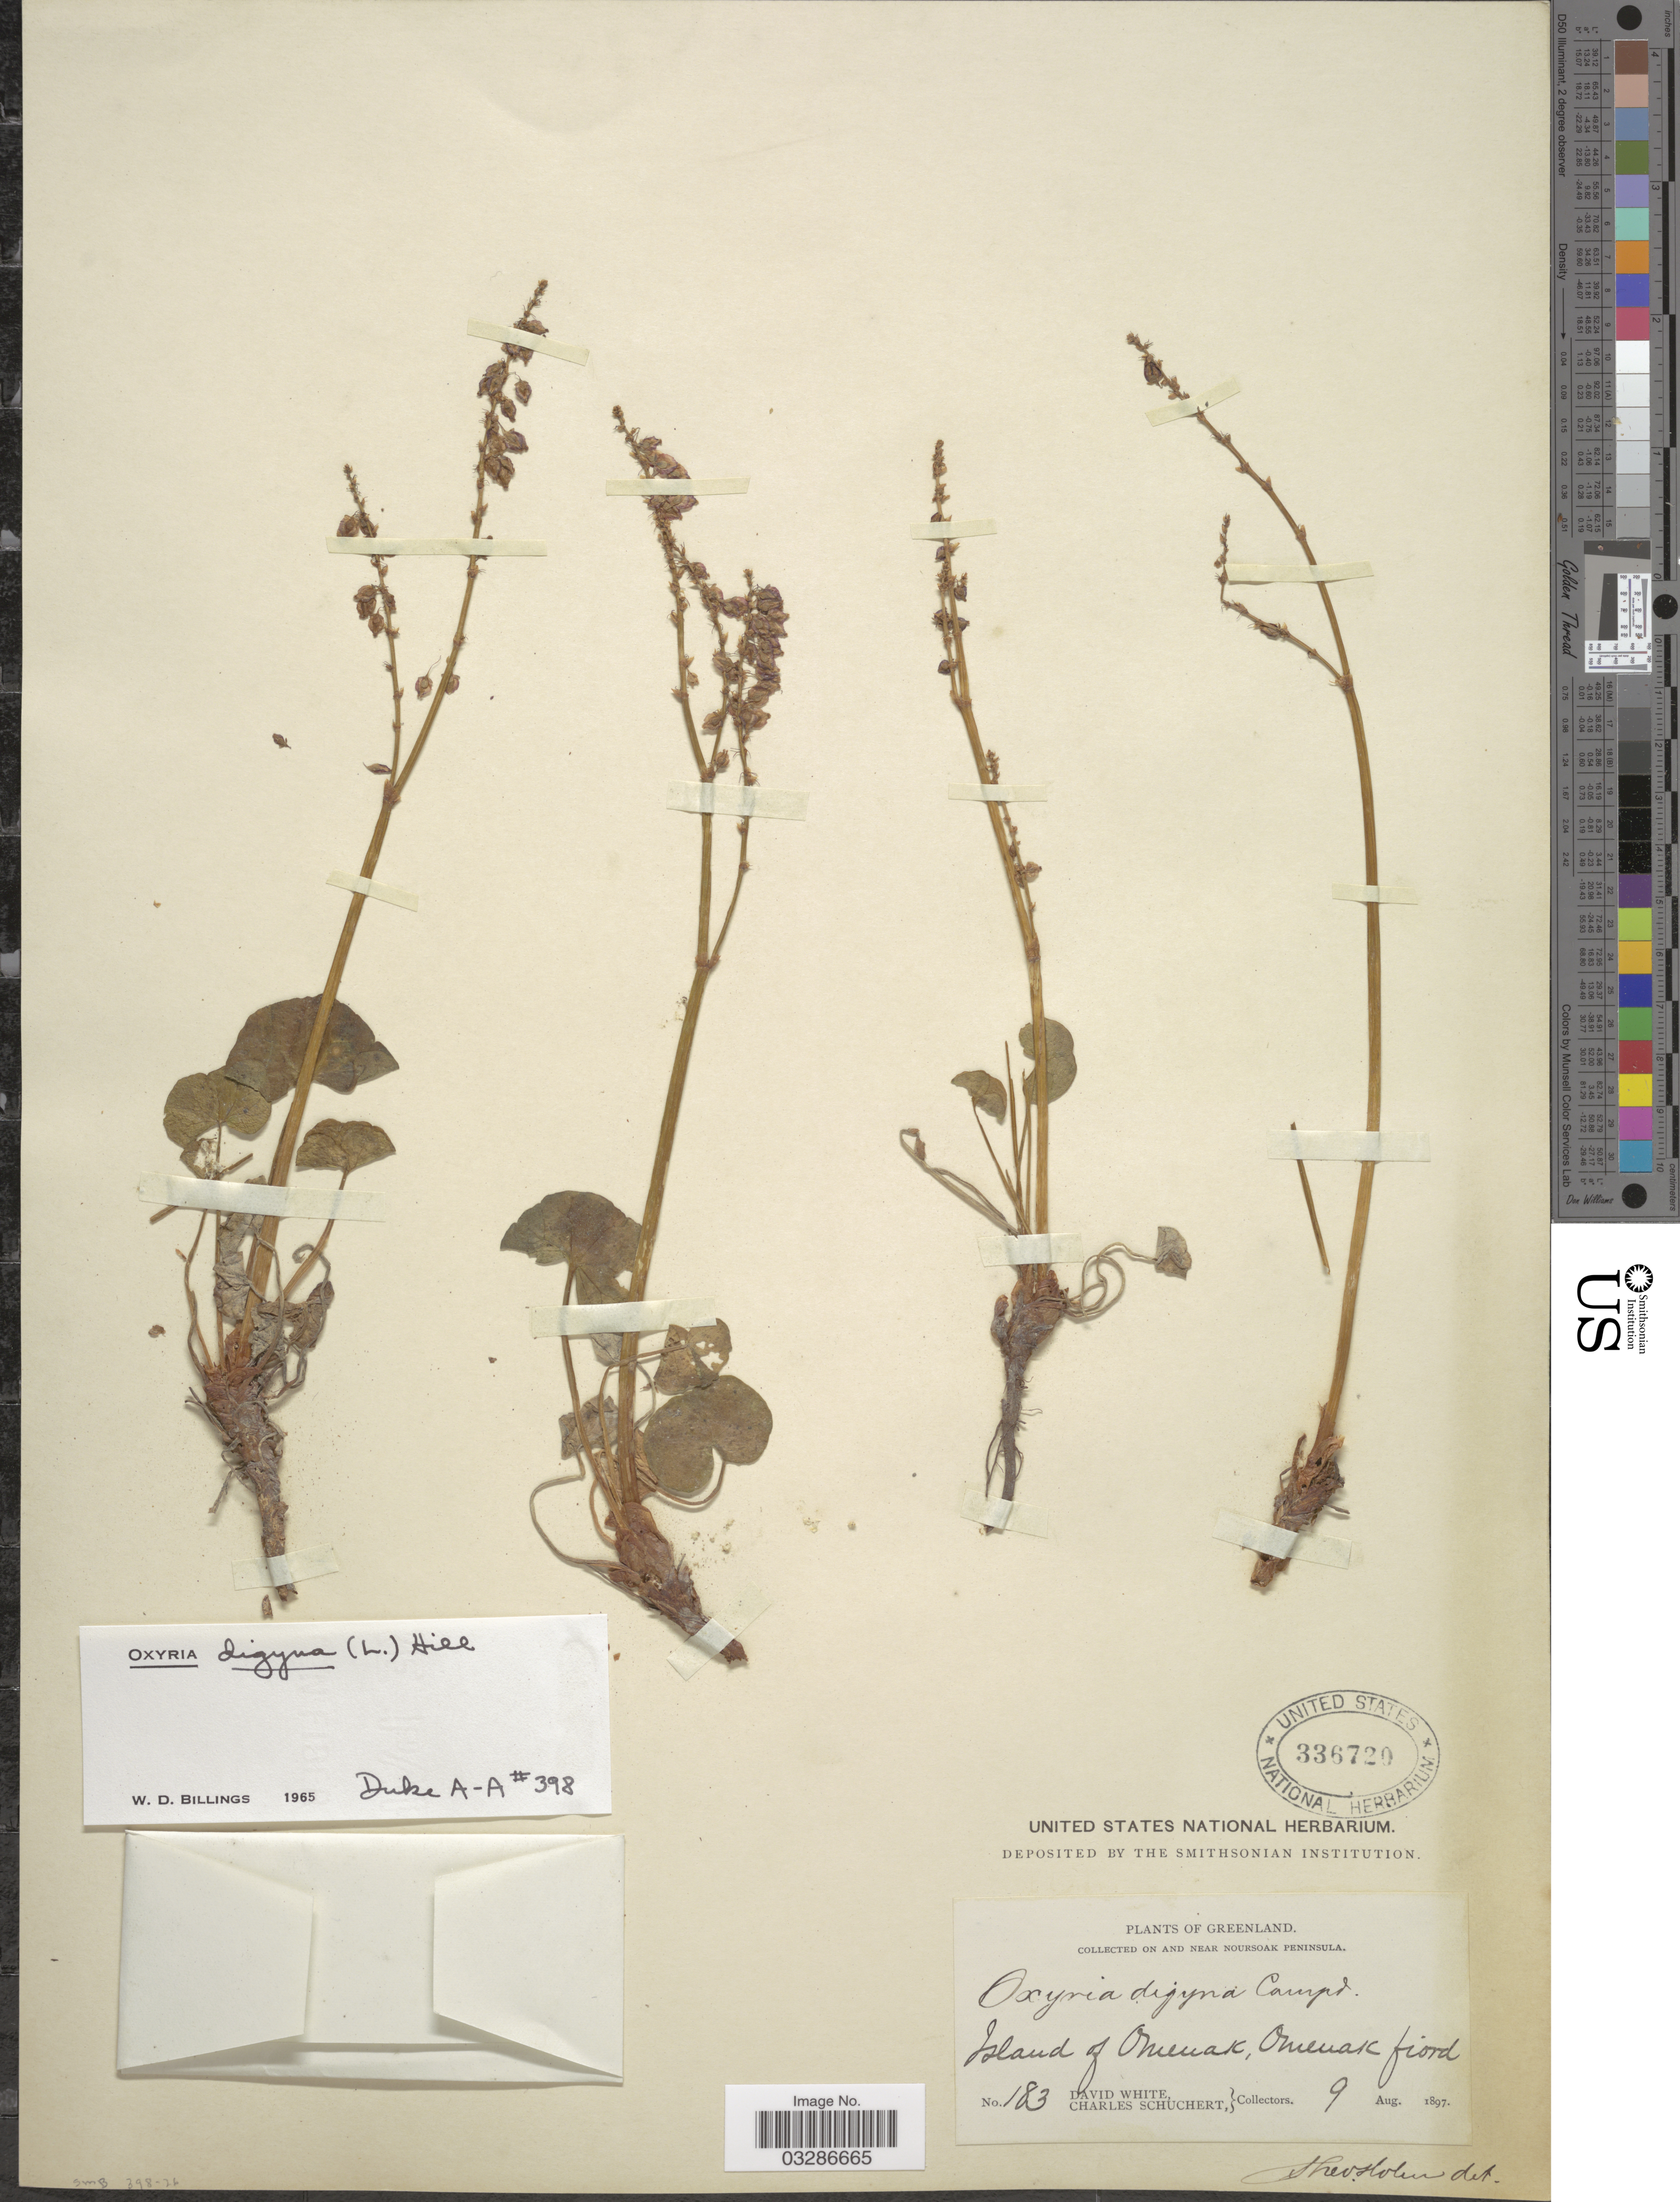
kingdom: Plantae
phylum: Tracheophyta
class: Magnoliopsida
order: Caryophyllales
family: Polygonaceae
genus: Oxyria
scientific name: Oxyria digyna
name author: (L.) Hill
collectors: D. White & C. Schuchert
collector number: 183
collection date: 1897-08-09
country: Greenland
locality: On and near Noursoak Peninsula, Island of Omenak, Omenak fiord.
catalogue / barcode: US 336720